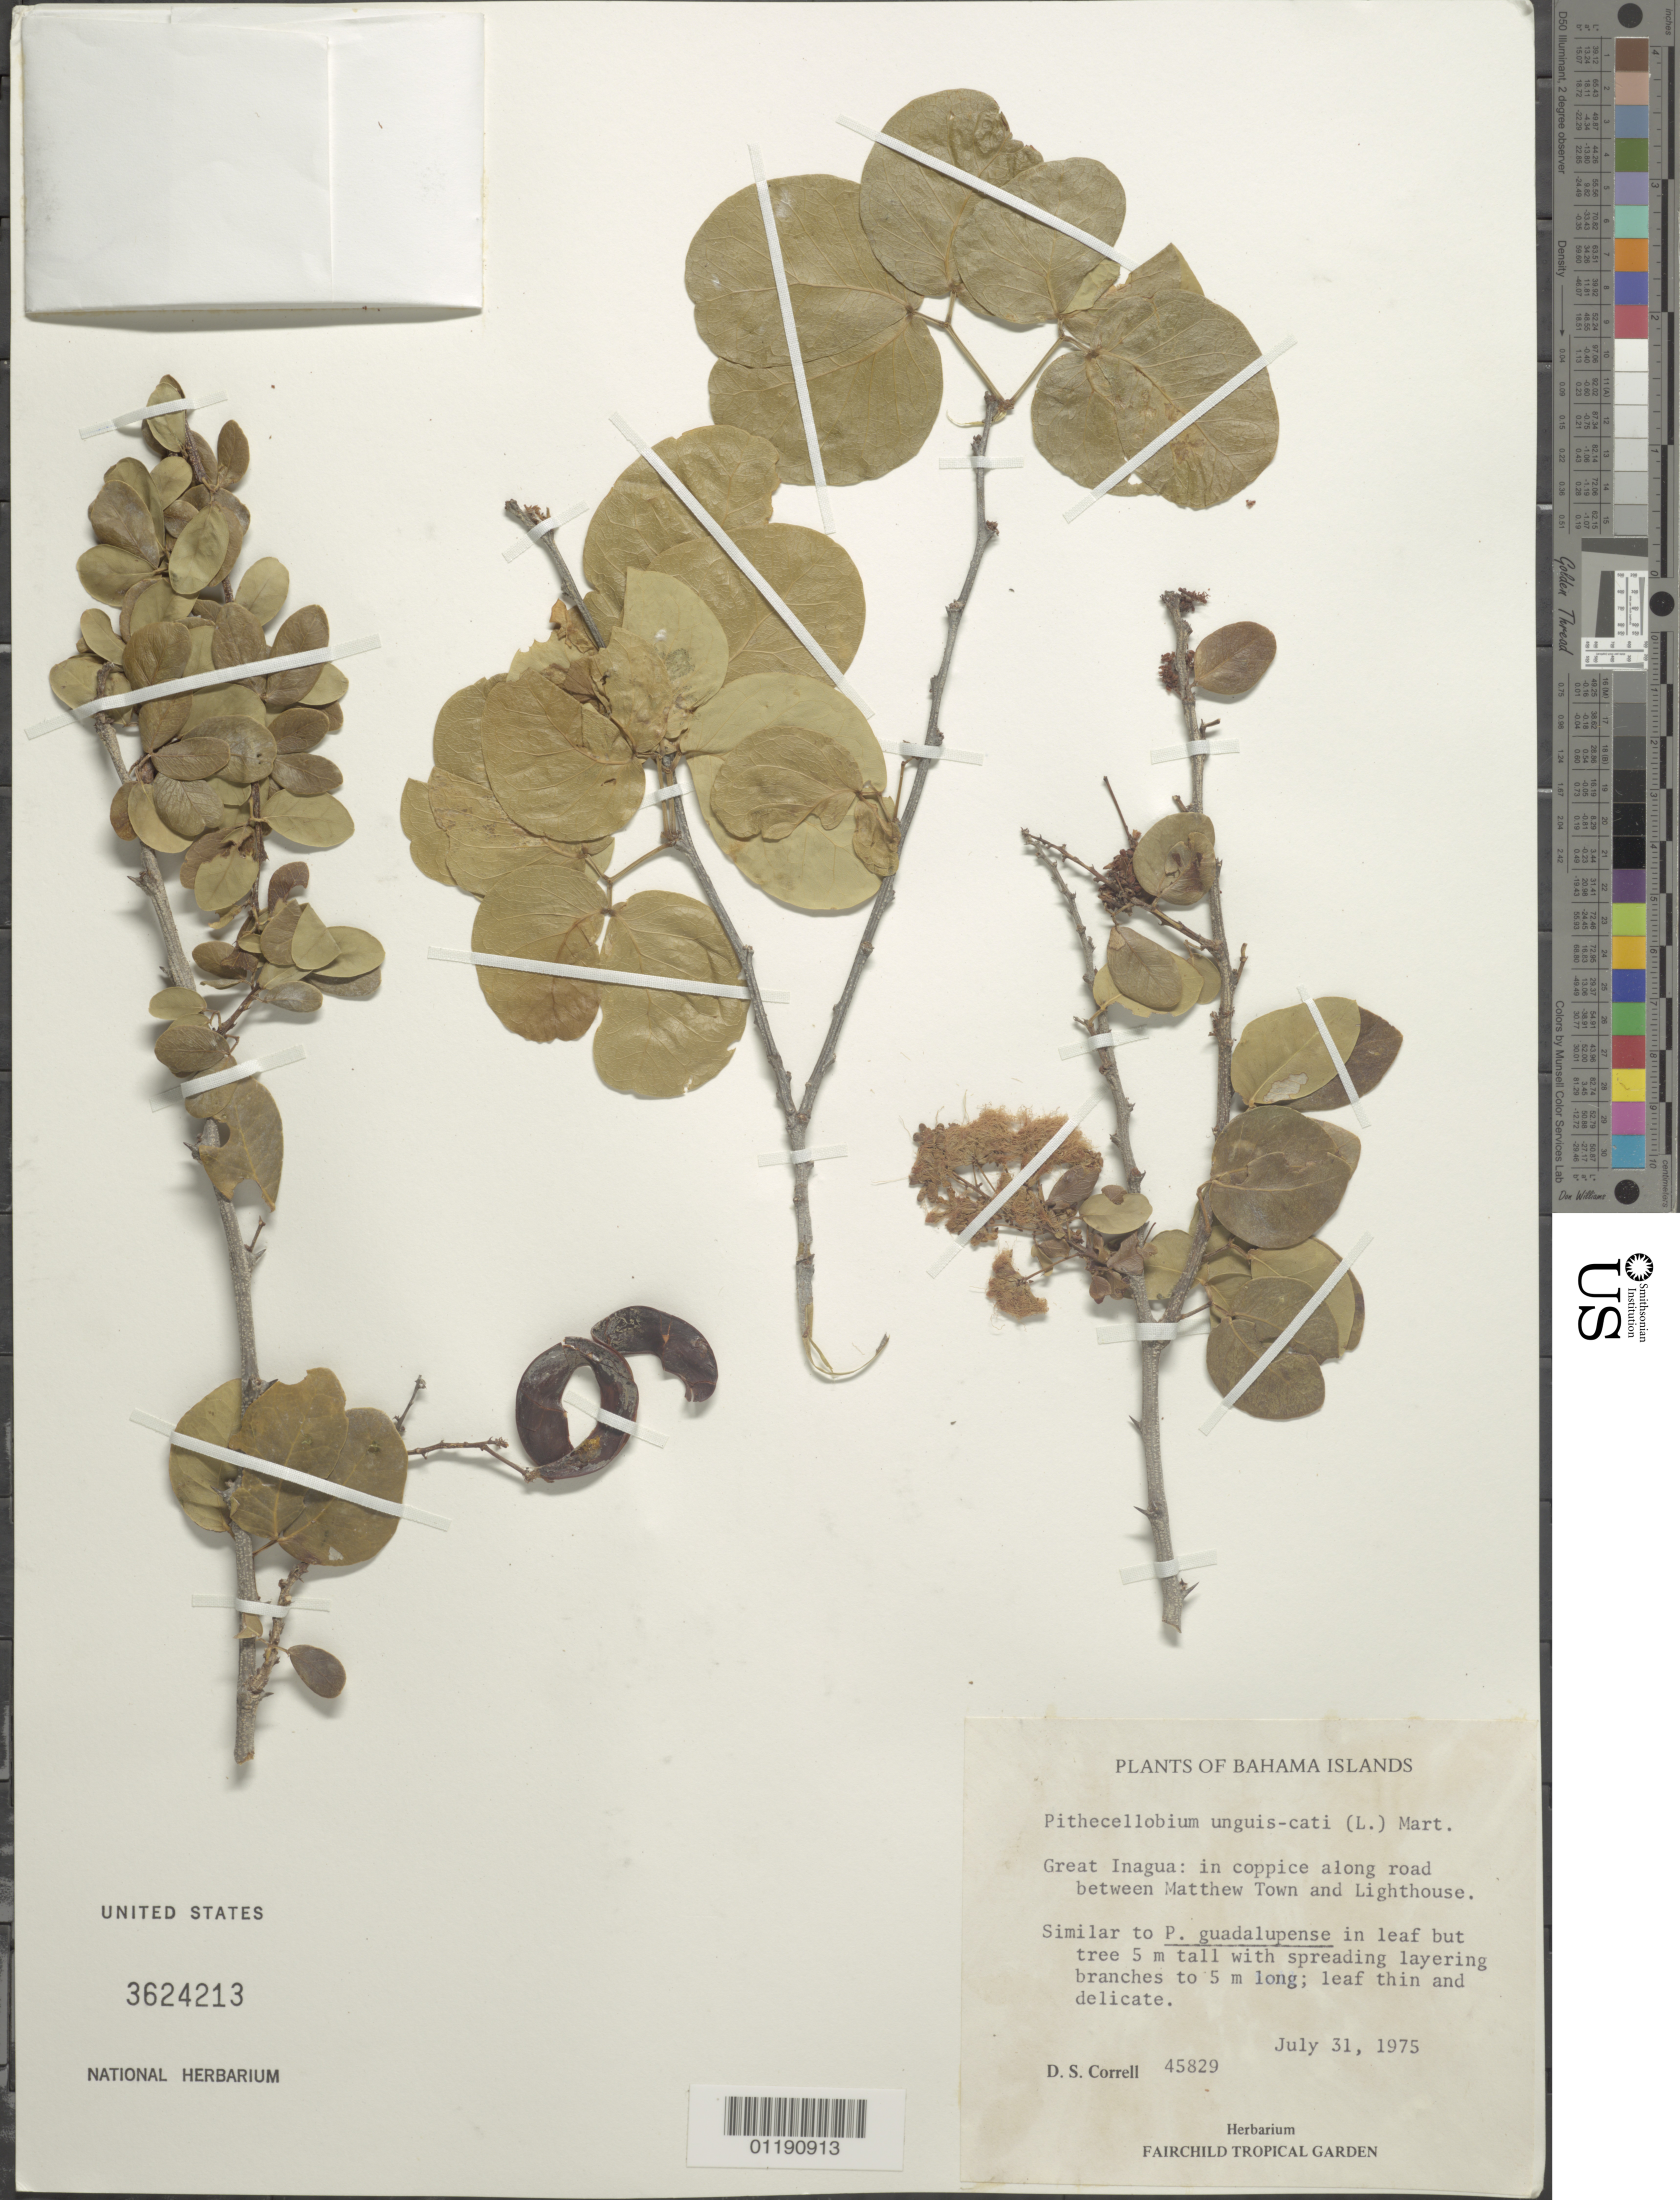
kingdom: Plantae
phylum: Tracheophyta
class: Magnoliopsida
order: Fabales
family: Fabaceae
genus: Pithecellobium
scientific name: Pithecellobium unguis-cati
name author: (L.) Benth.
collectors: D. S. Correll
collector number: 45829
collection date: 1975-07-31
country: Bahamas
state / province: Great Inagua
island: Great Inagua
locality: Great Inagua: in coppice along road between Matthew Town and Lighthouse.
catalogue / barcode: US 3624213